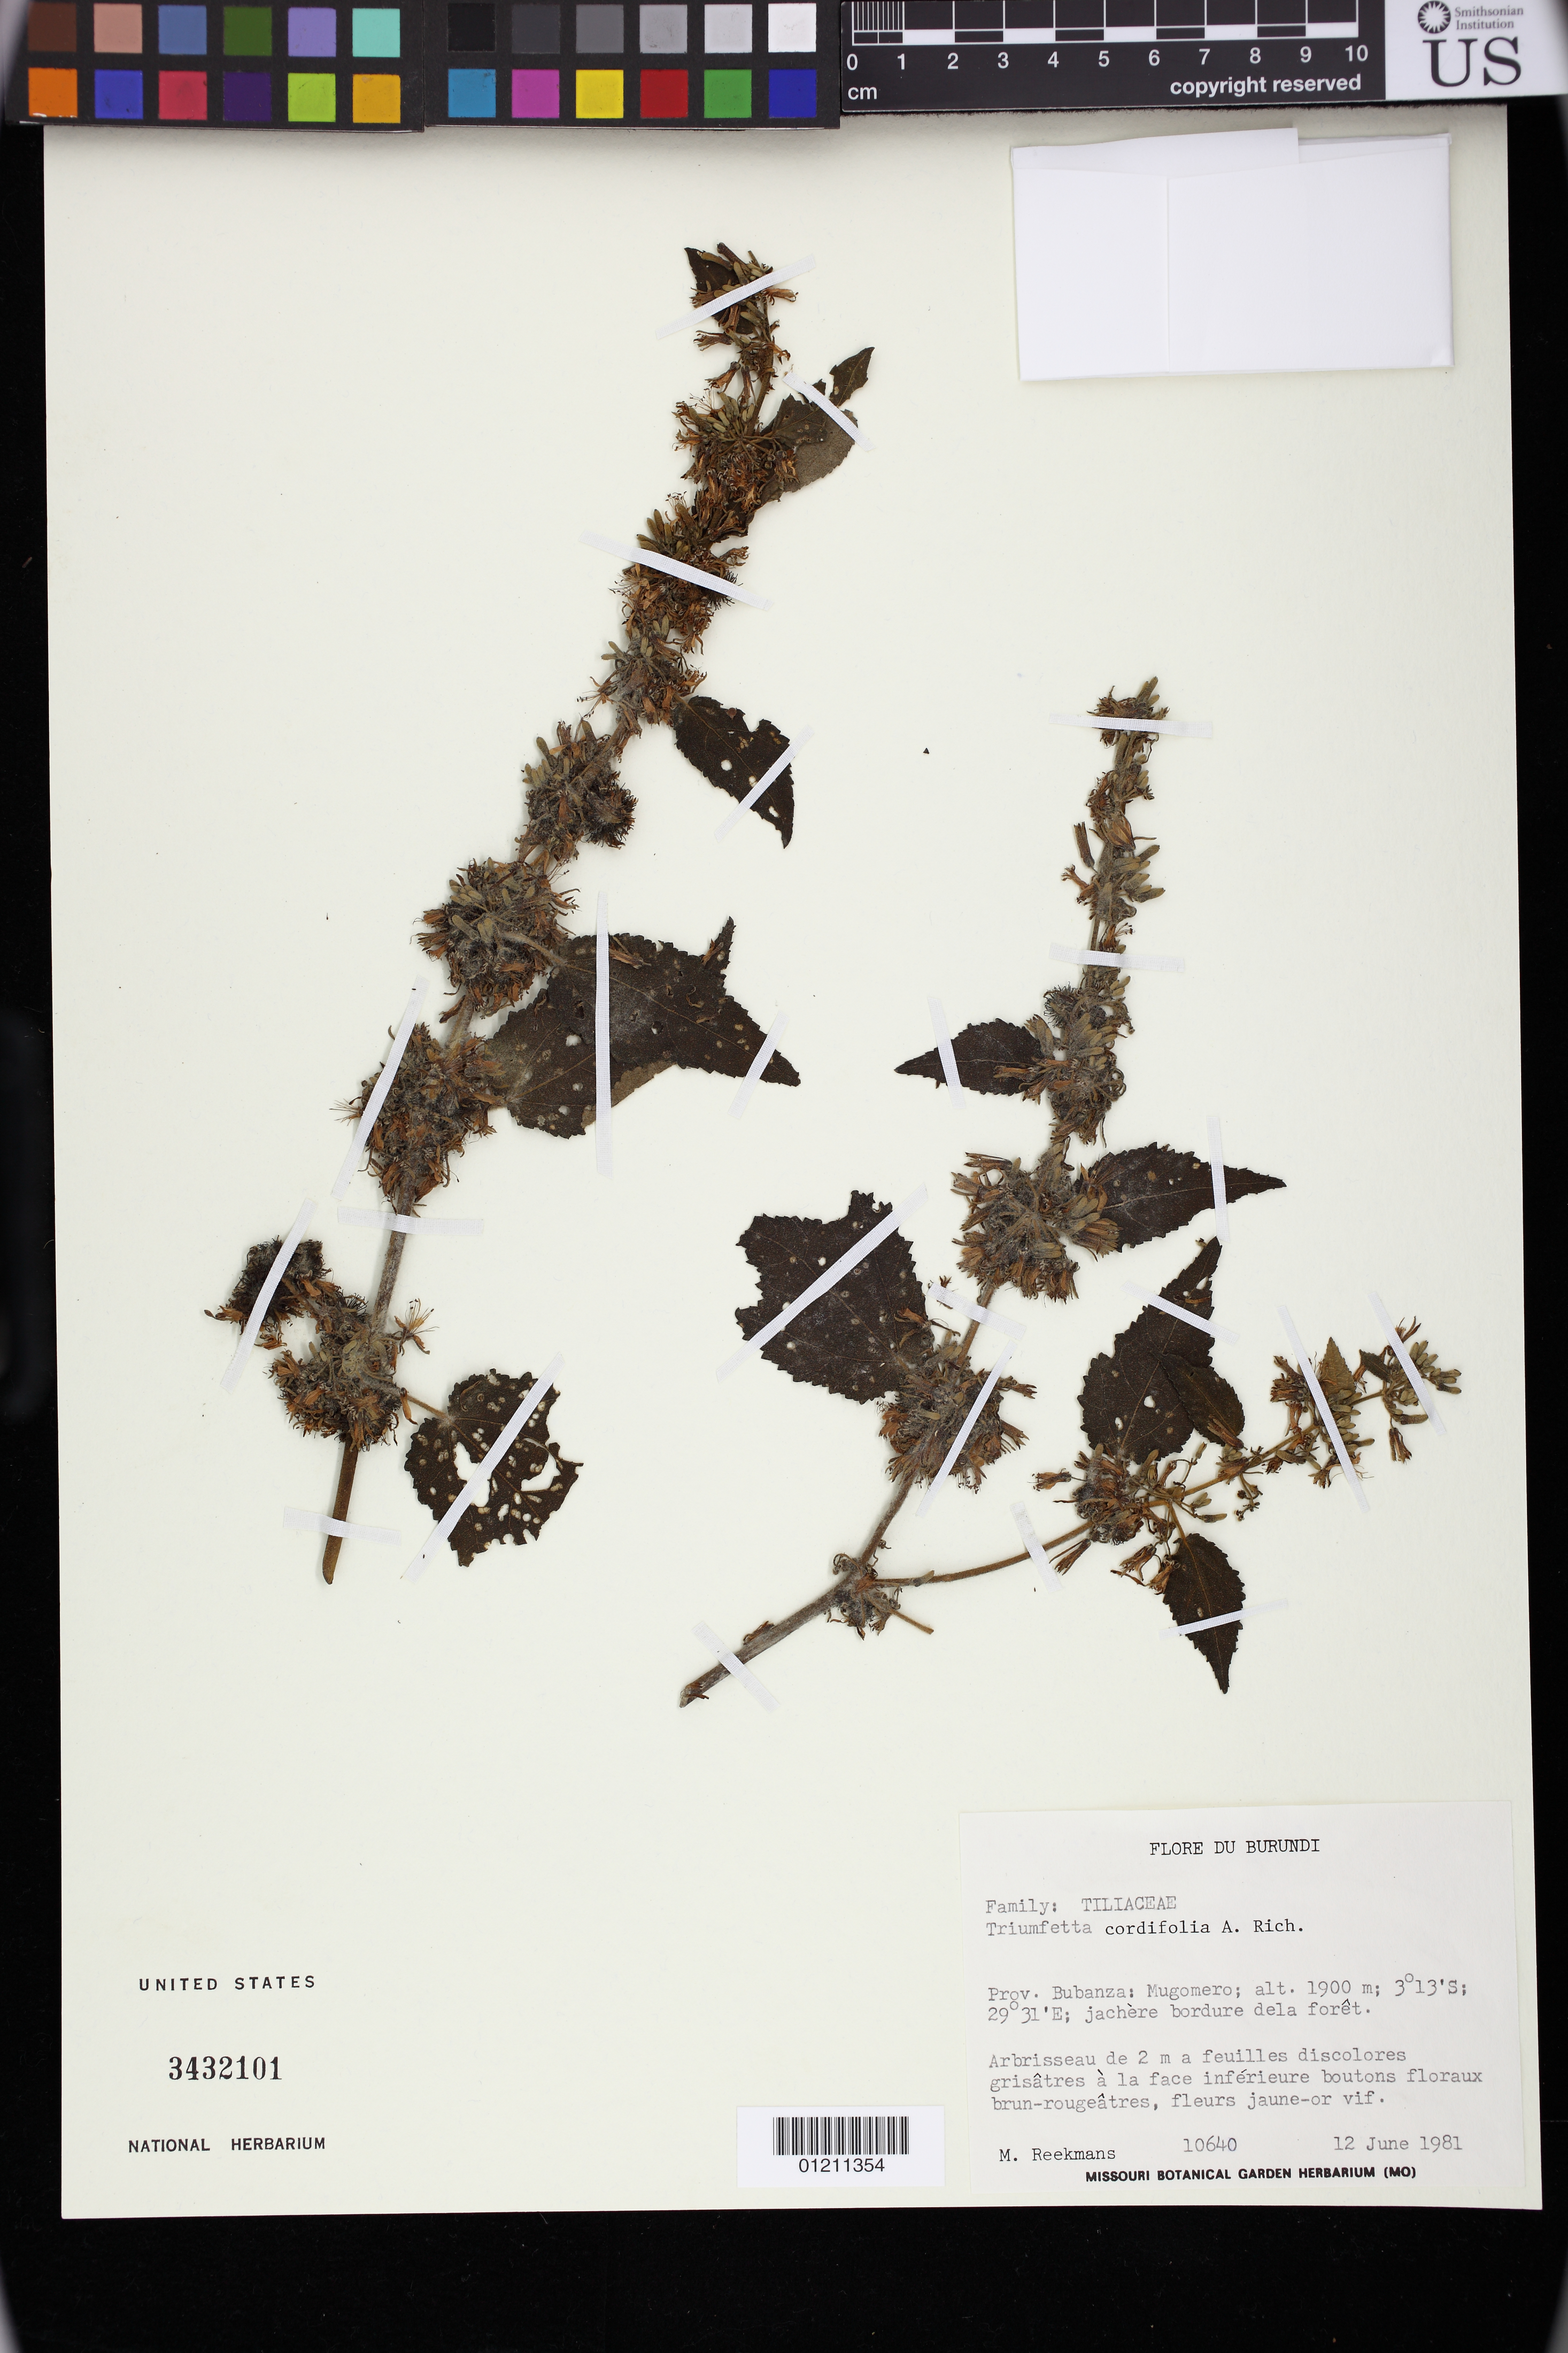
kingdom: Plantae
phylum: Tracheophyta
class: Magnoliopsida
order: Malvales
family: Malvaceae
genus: Triumfetta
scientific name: Triumfetta cordifolia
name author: A. Rich.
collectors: M. Reekmans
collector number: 10640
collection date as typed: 06 Dec 1981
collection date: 1981-12-06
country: Burundi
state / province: Bubanza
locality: Prov. Bubanza: Mugomero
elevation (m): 1900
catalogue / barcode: US 3432101